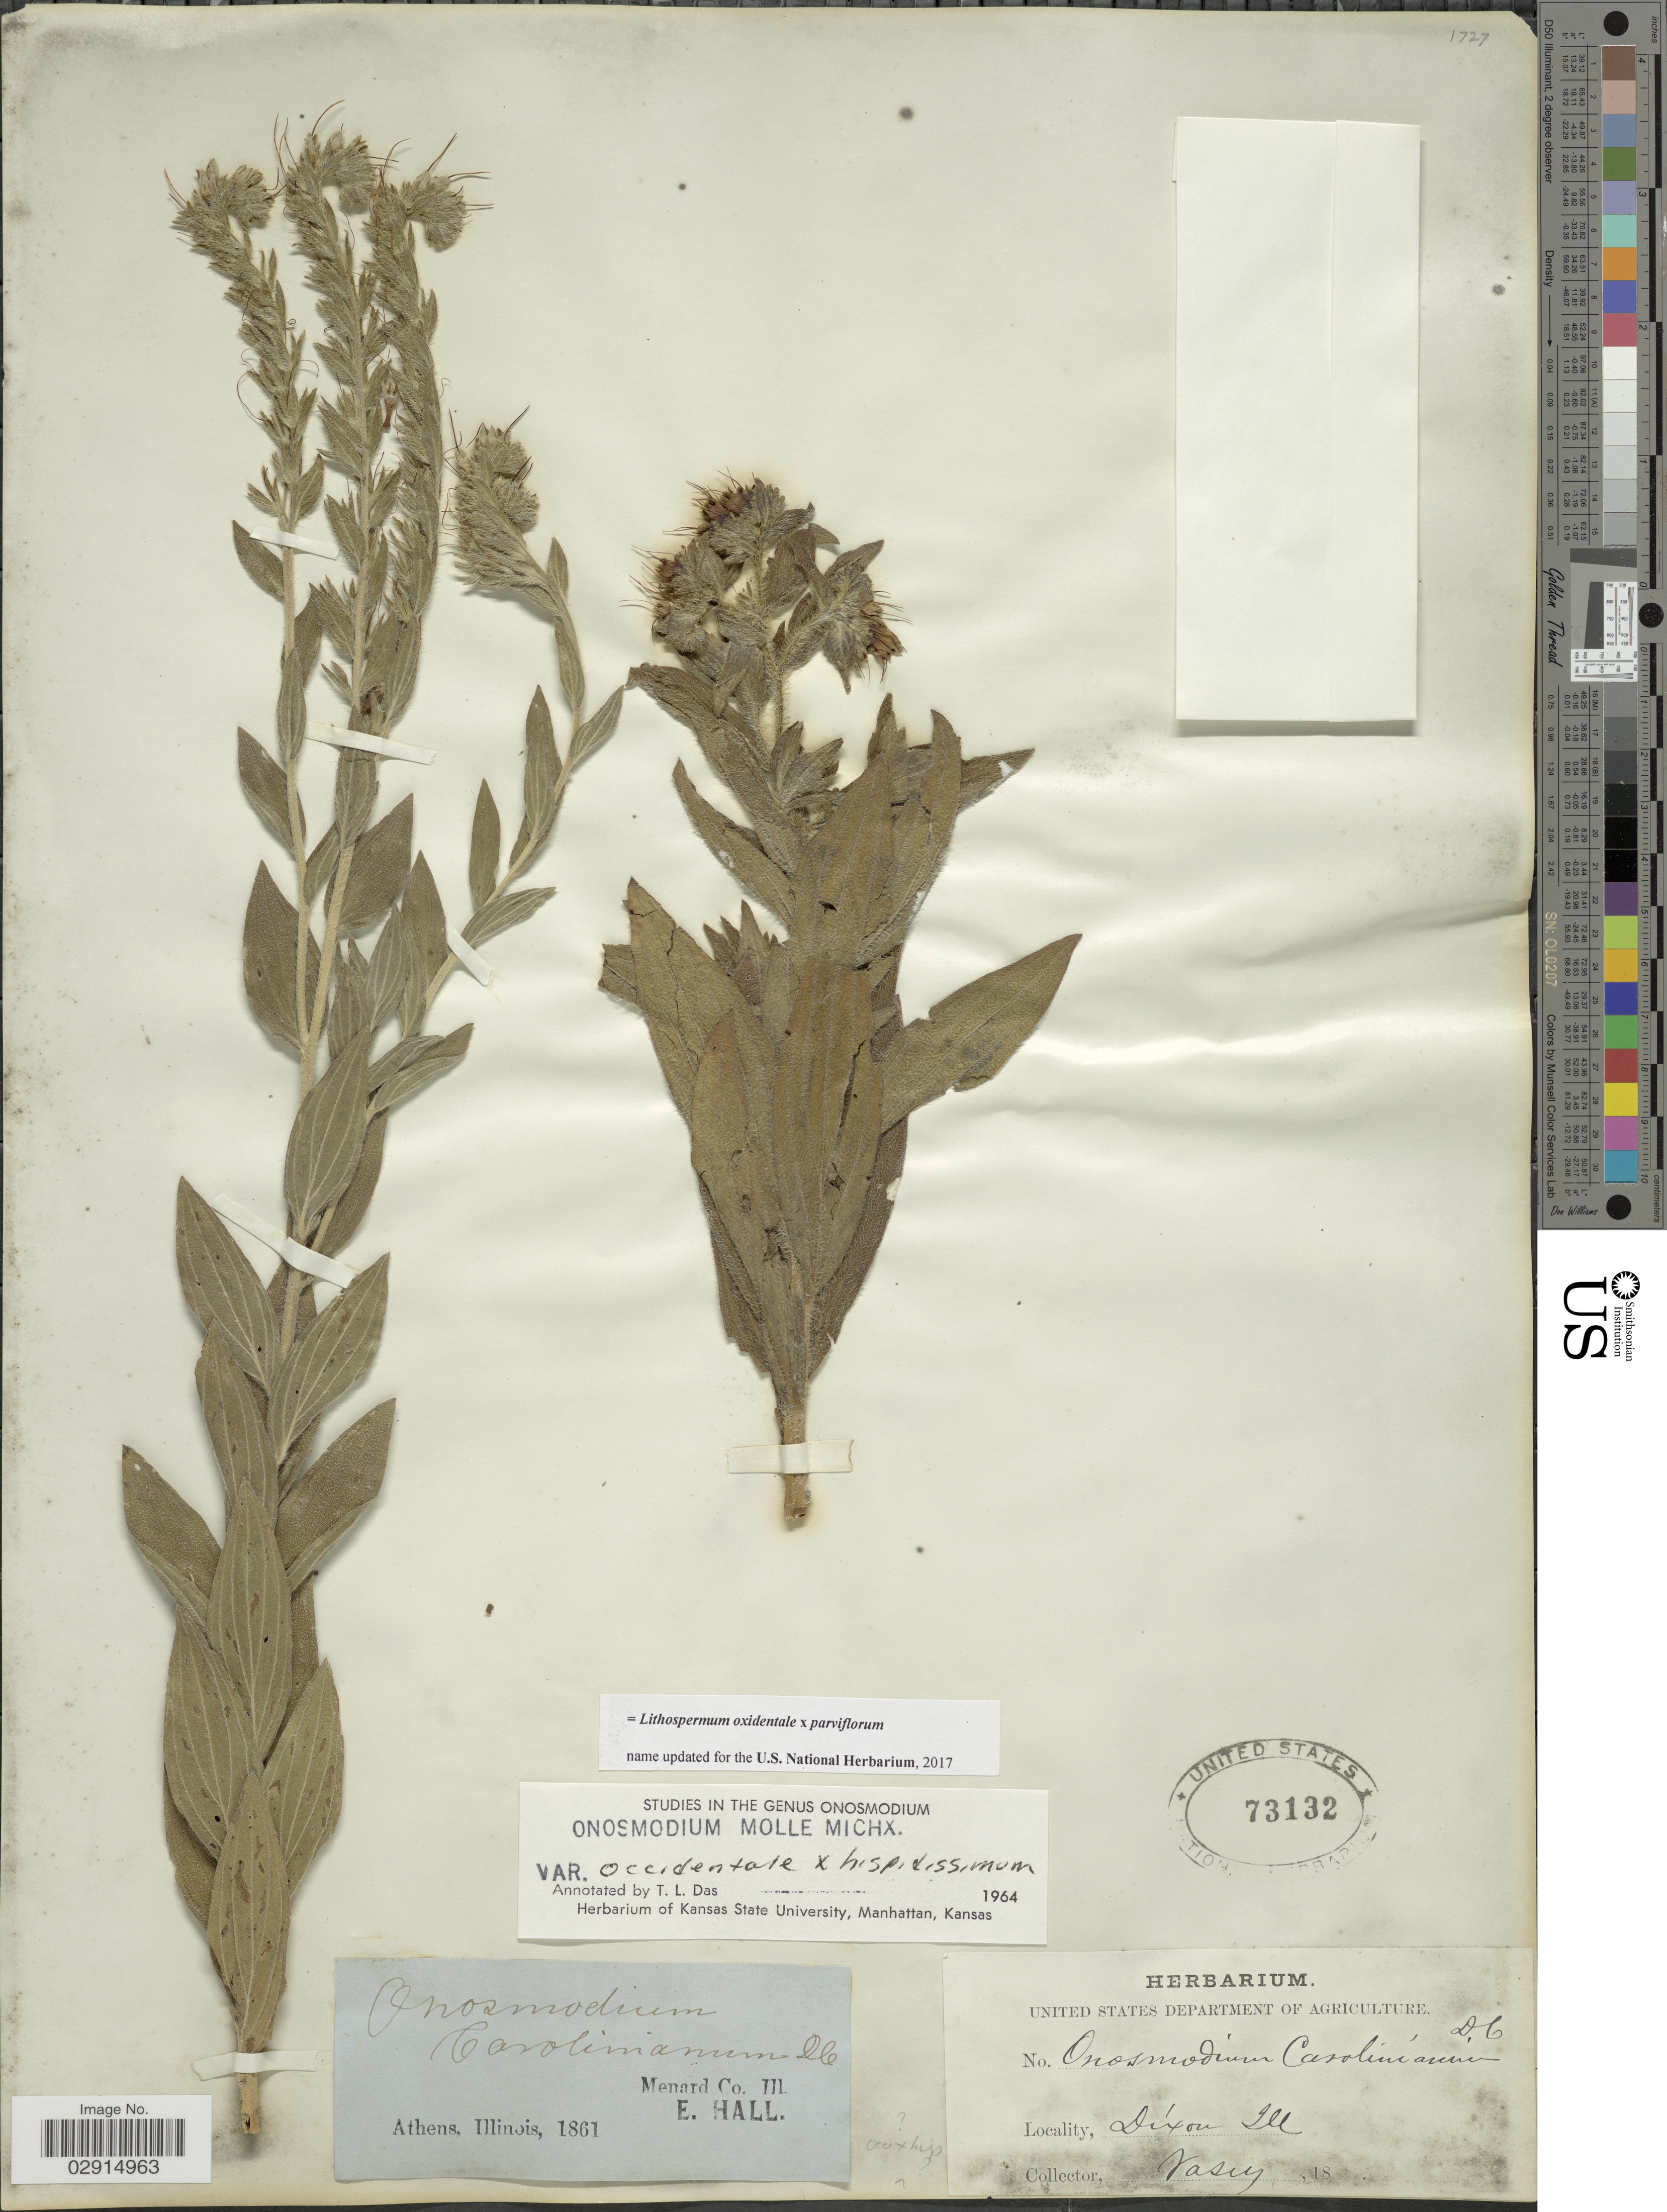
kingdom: Plantae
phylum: Tracheophyta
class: Magnoliopsida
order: Boraginales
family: Boraginaceae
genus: Lithospermum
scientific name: Lithospermum occidentale x L. parviflorum Weakley et al.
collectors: Vasey, -- & E. Hall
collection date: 1861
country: United States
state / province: Illinois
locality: Dixon, Menard Co. Athens.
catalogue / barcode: US 73132